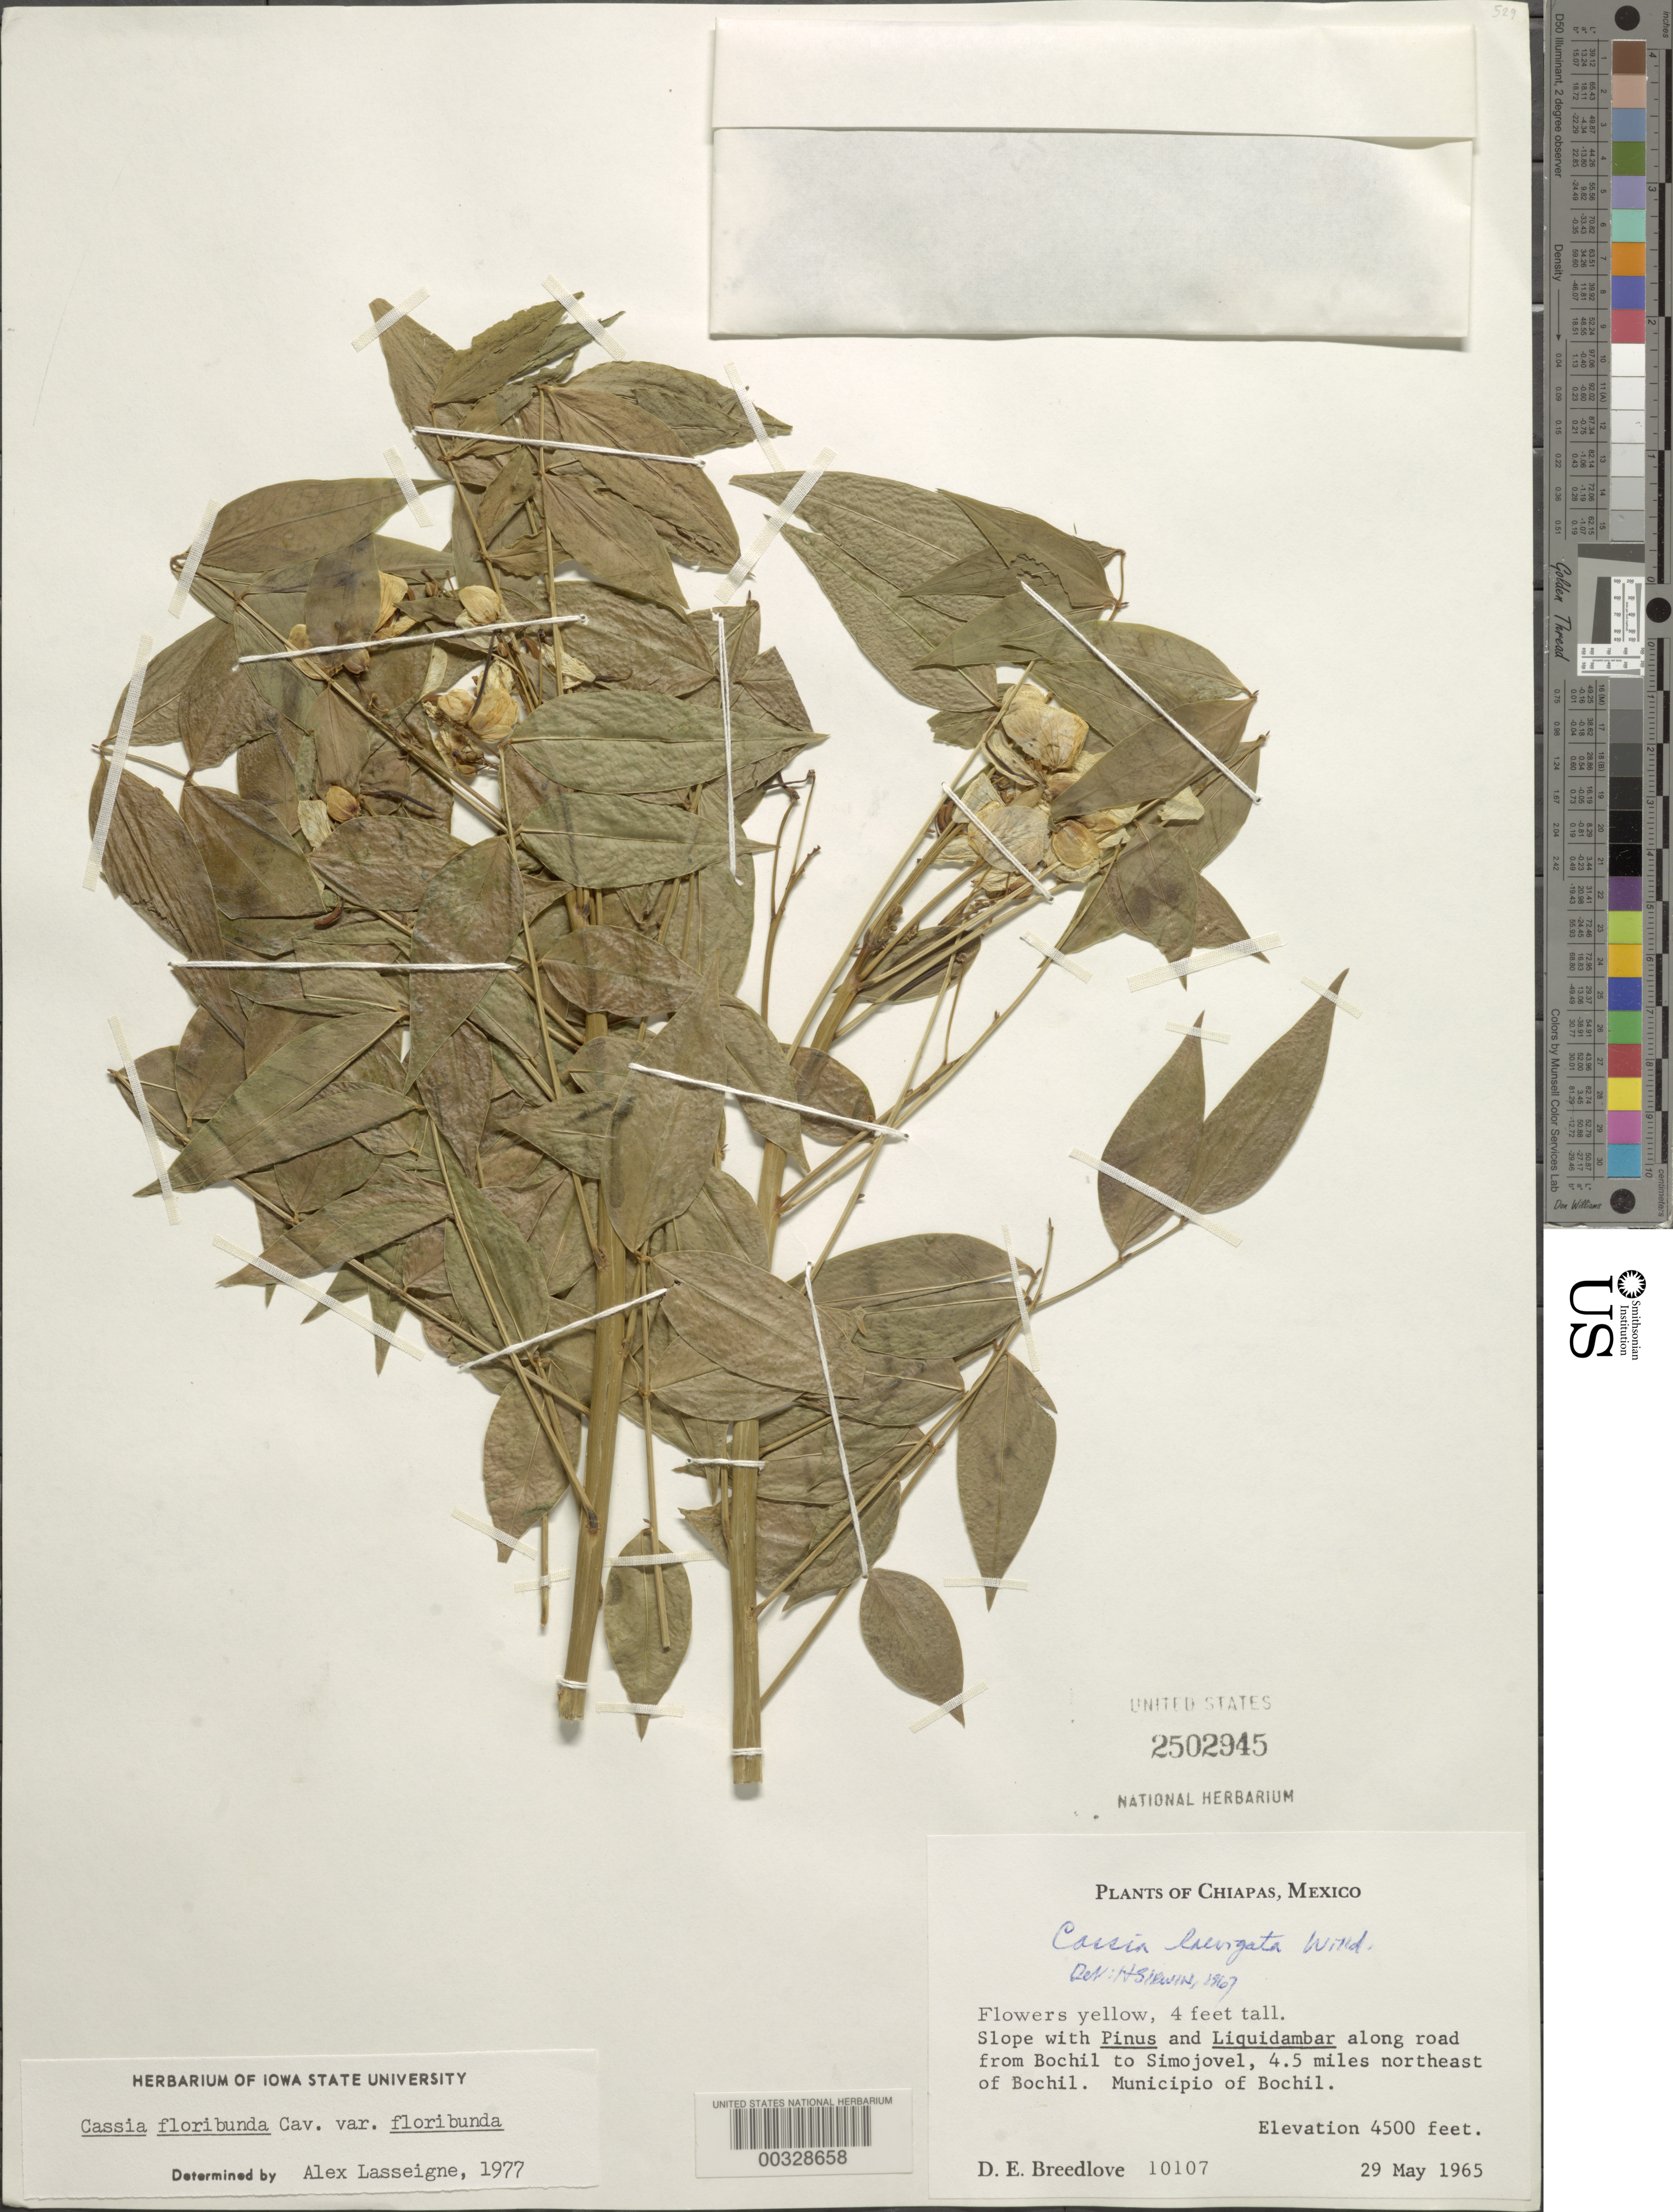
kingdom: Plantae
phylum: Tracheophyta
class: Magnoliopsida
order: Fabales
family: Fabaceae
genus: Senna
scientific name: Senna x floribunda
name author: (Cav.) H.S. Irwin & Barneby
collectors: D. E. Breedlove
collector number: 10107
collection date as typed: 29 May 1965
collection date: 1965-05-29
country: Mexico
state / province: Chiapas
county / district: Bochil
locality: Along road from Bochil to Simojovel, 4.5 mi NE of Bochil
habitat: Slope along road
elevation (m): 1372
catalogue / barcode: US 2502945